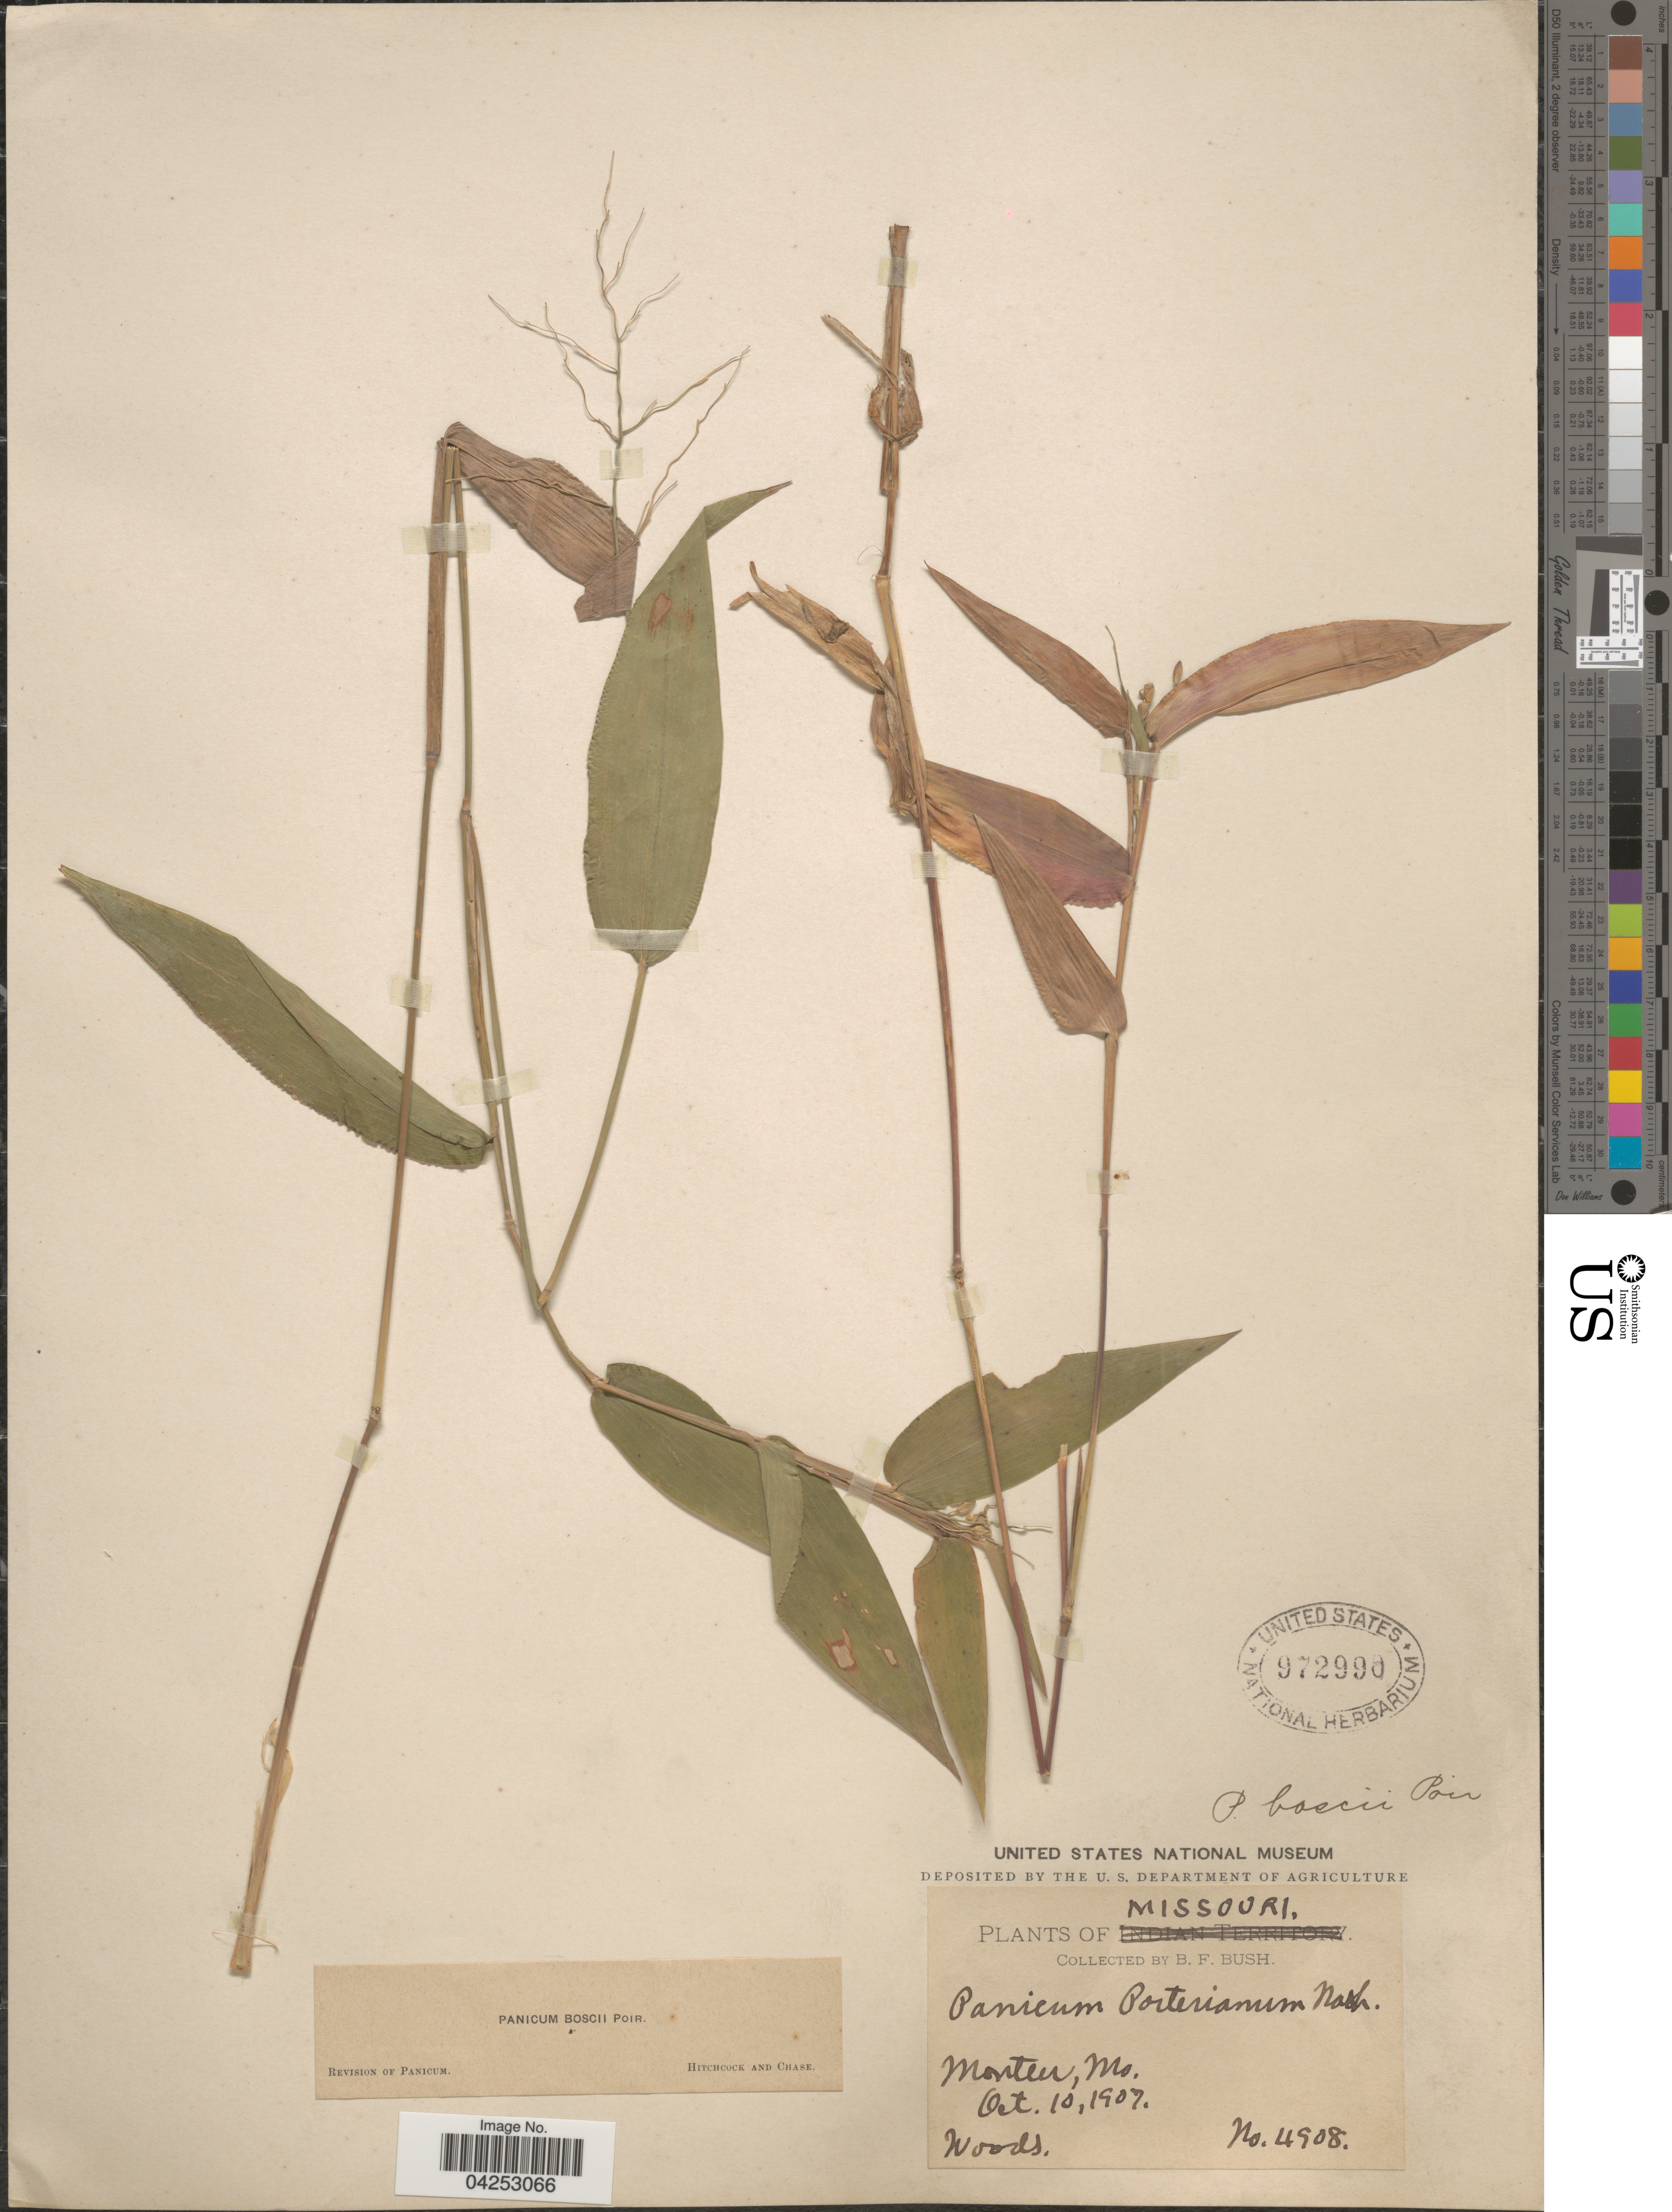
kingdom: Plantae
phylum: Tracheophyta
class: Liliopsida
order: Poales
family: Poaceae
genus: Dichanthelium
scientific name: Dichanthelium boscii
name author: (Poir.) Gould & C.A. Clark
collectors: B. F. Bush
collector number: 4908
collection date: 1907-10-10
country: United States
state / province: Missouri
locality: Monteer.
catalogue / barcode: US 972990